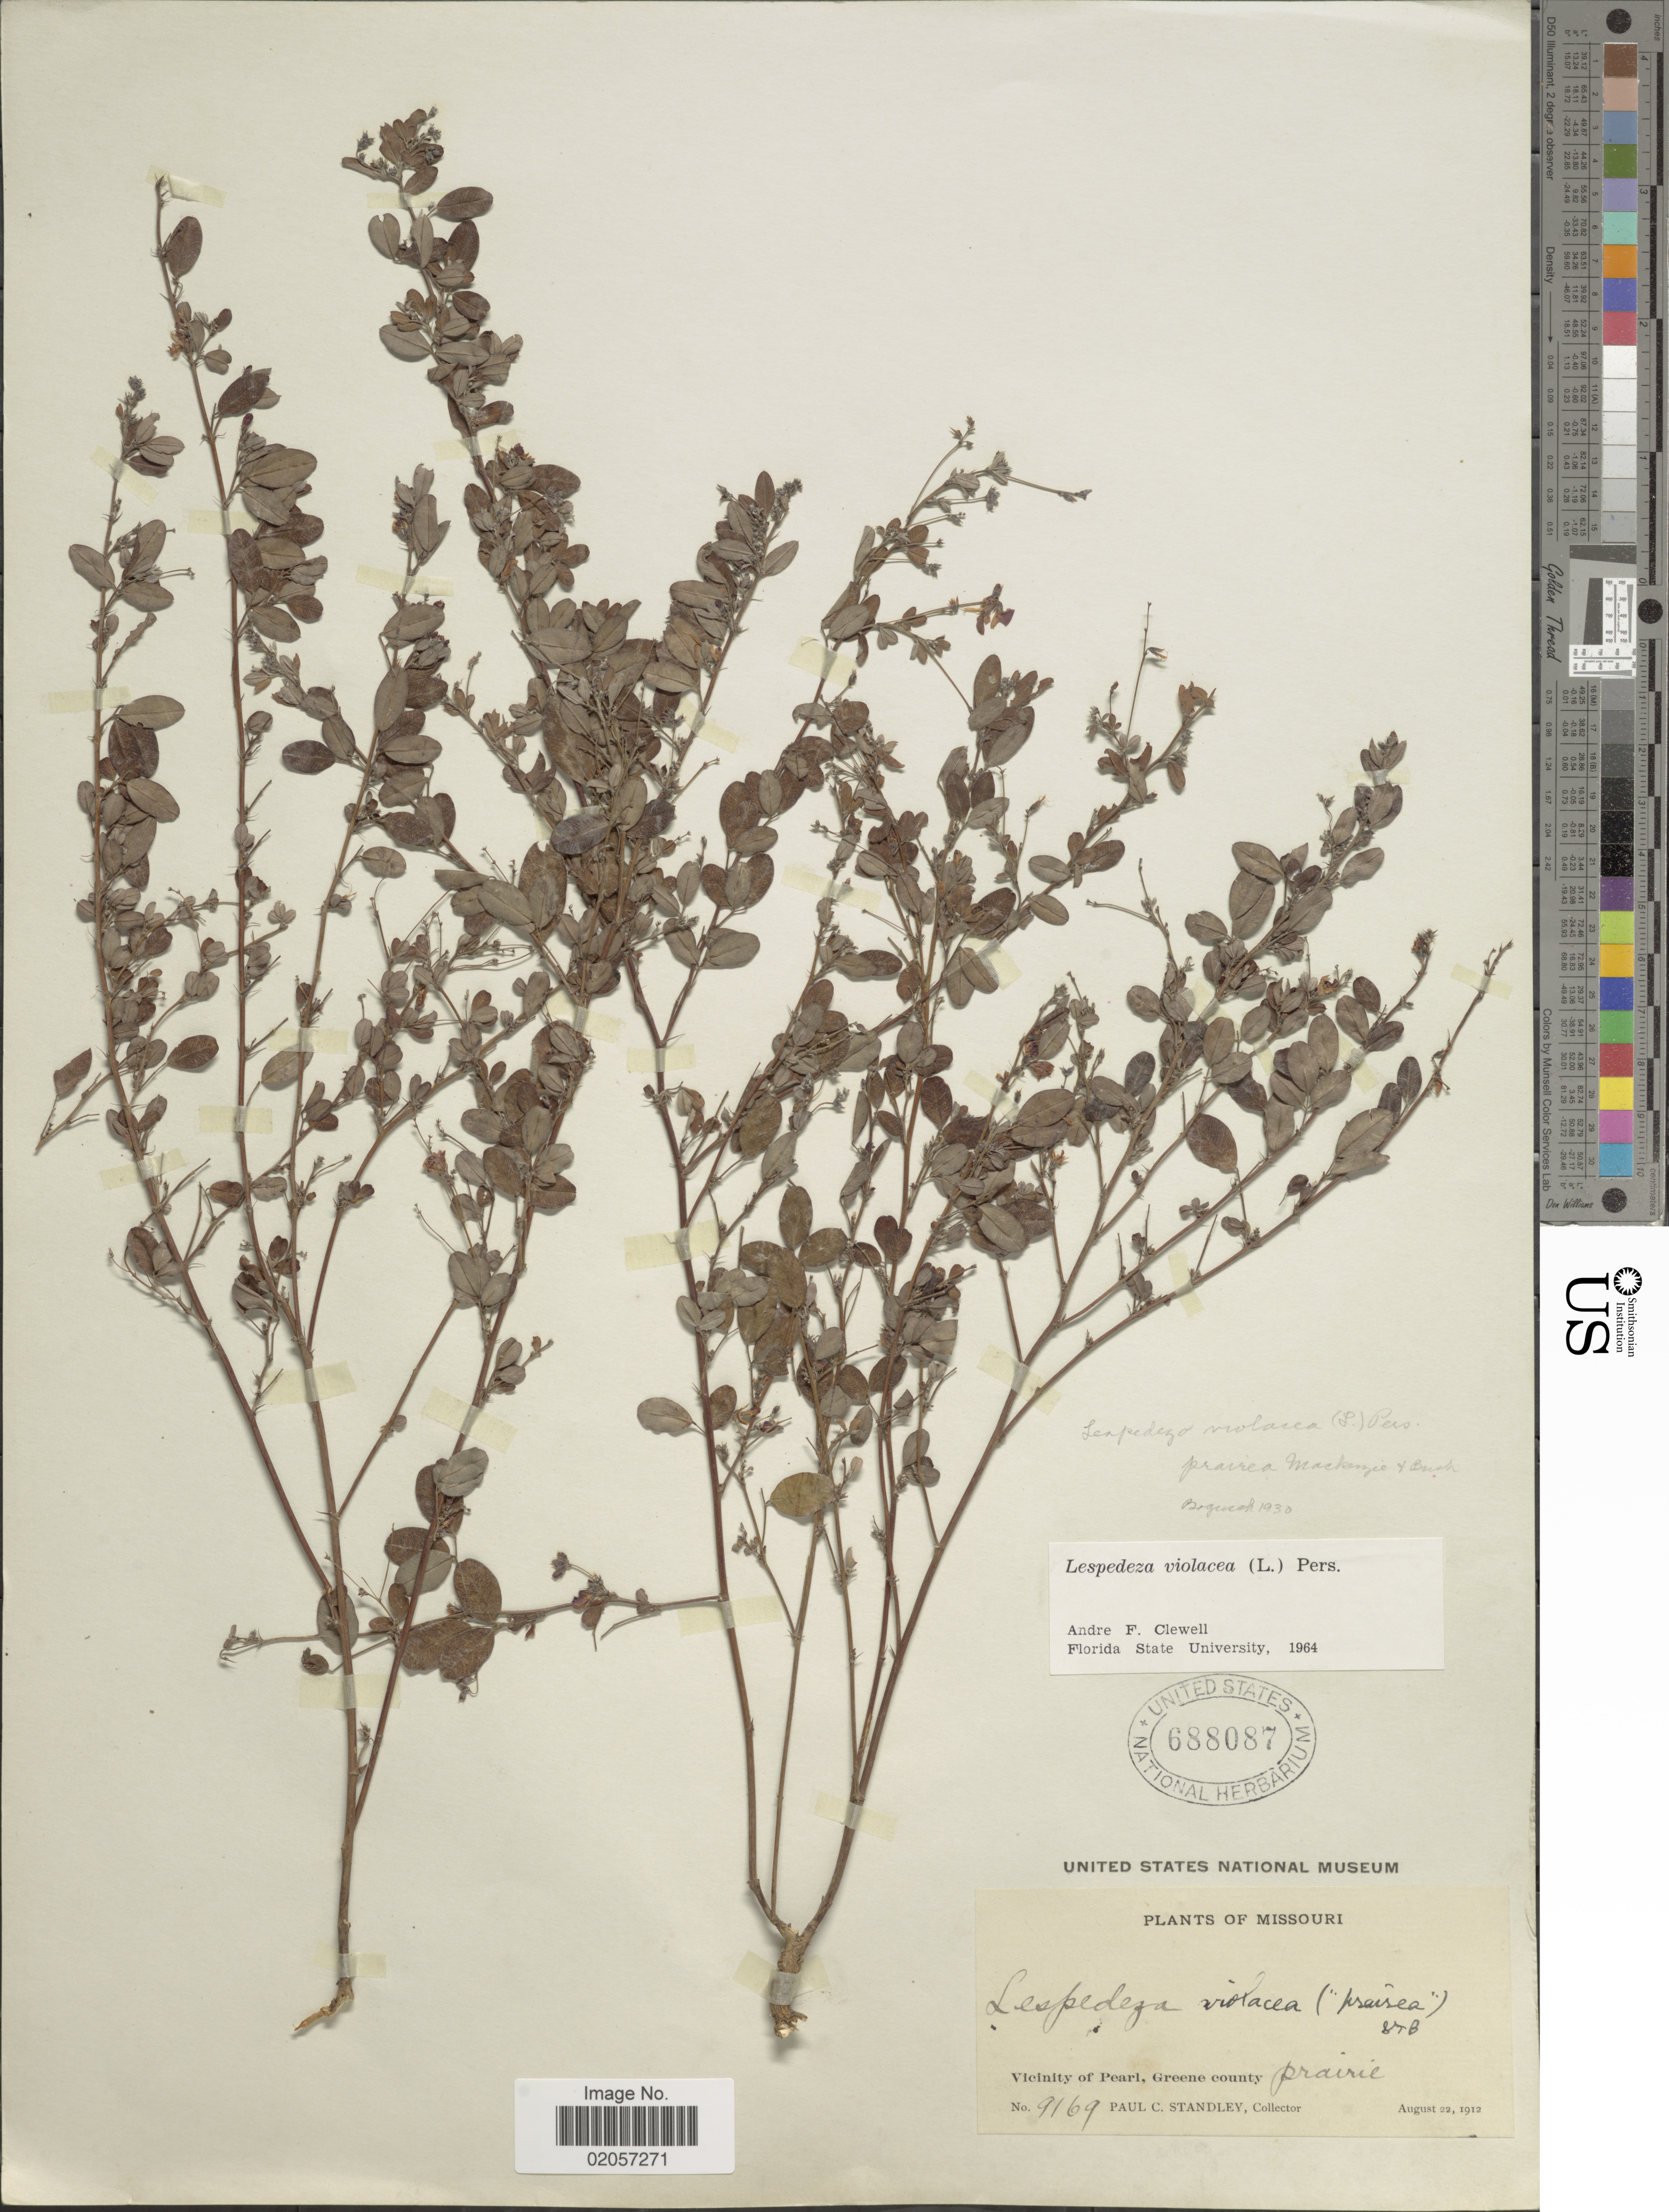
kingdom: Plantae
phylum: Tracheophyta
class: Magnoliopsida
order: Fabales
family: Fabaceae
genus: Lespedeza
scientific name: Lespedeza violacea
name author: (L.) Pers.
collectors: P. C. Standley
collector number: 9169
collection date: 1912-08-22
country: United States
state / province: Missouri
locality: Missouri, Vicinity of Pearl, Greene county, Prairie.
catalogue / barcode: US 688087